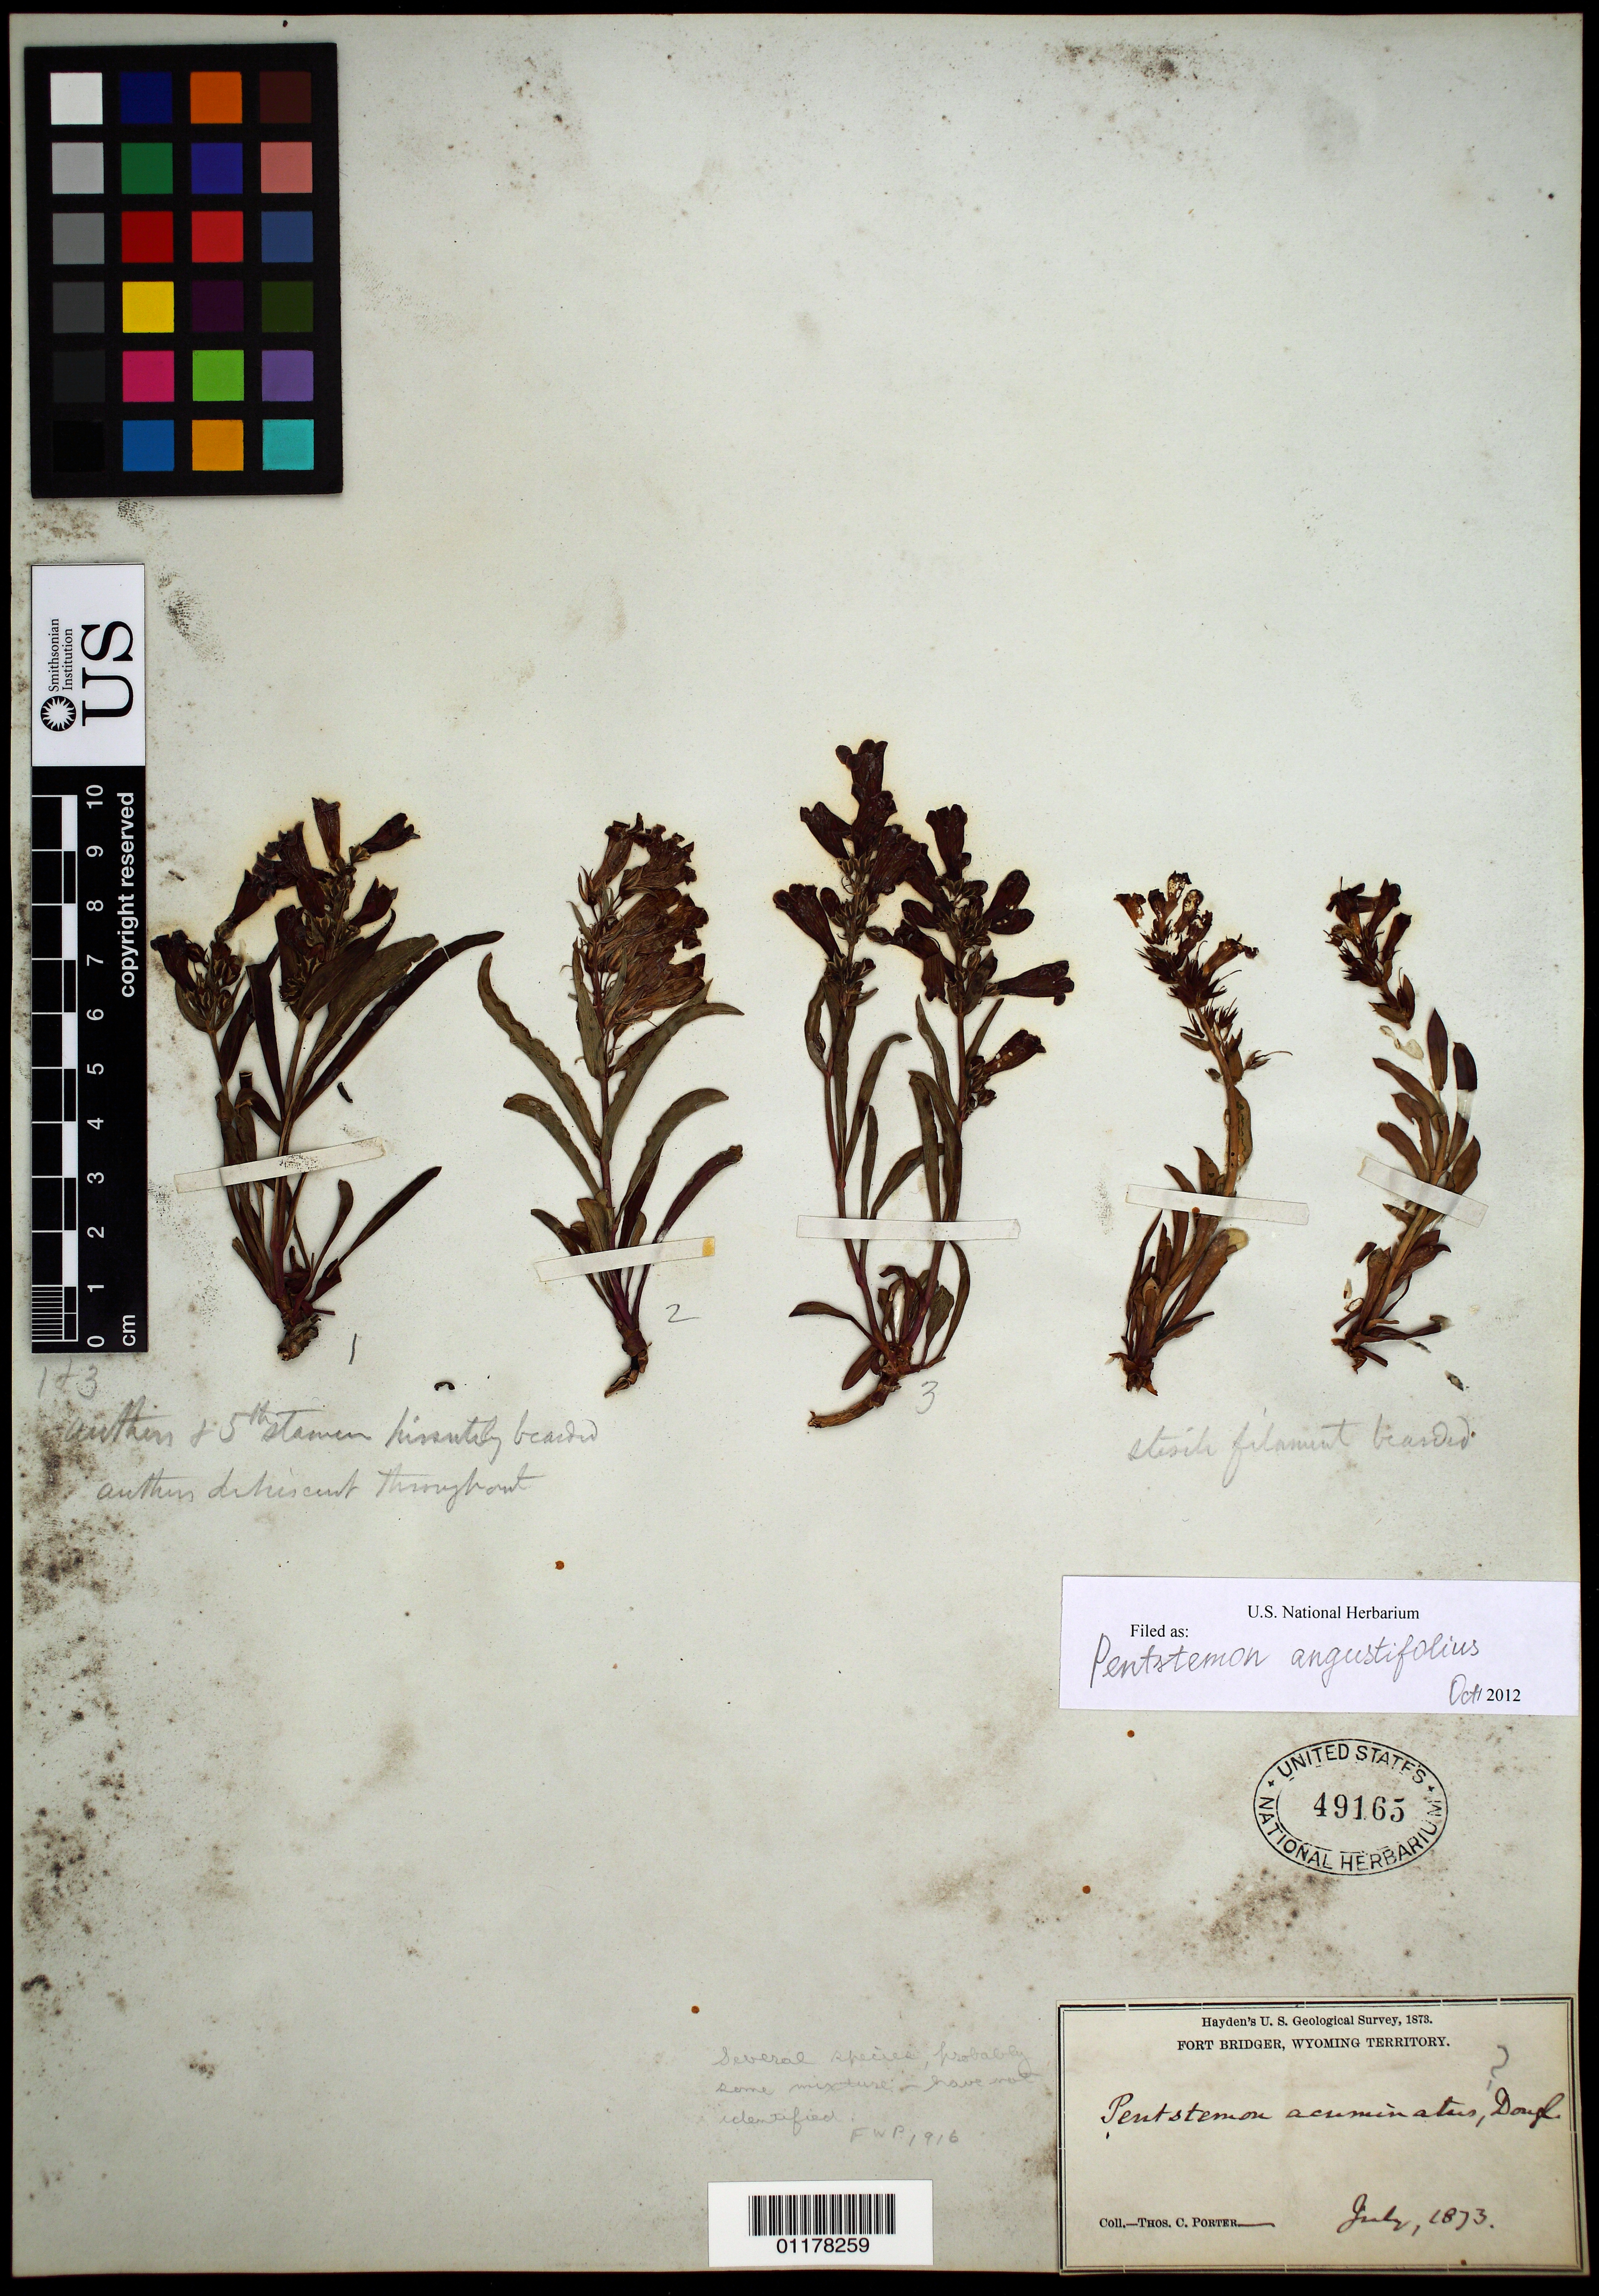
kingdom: Plantae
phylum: Tracheophyta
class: Magnoliopsida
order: Lamiales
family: Plantaginaceae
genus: Penstemon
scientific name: Penstemon angustifolius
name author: Nutt. ex Pursh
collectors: T. C. Porter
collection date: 1873-07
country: United States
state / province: Wyoming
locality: Fort Bridger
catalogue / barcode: US 49165